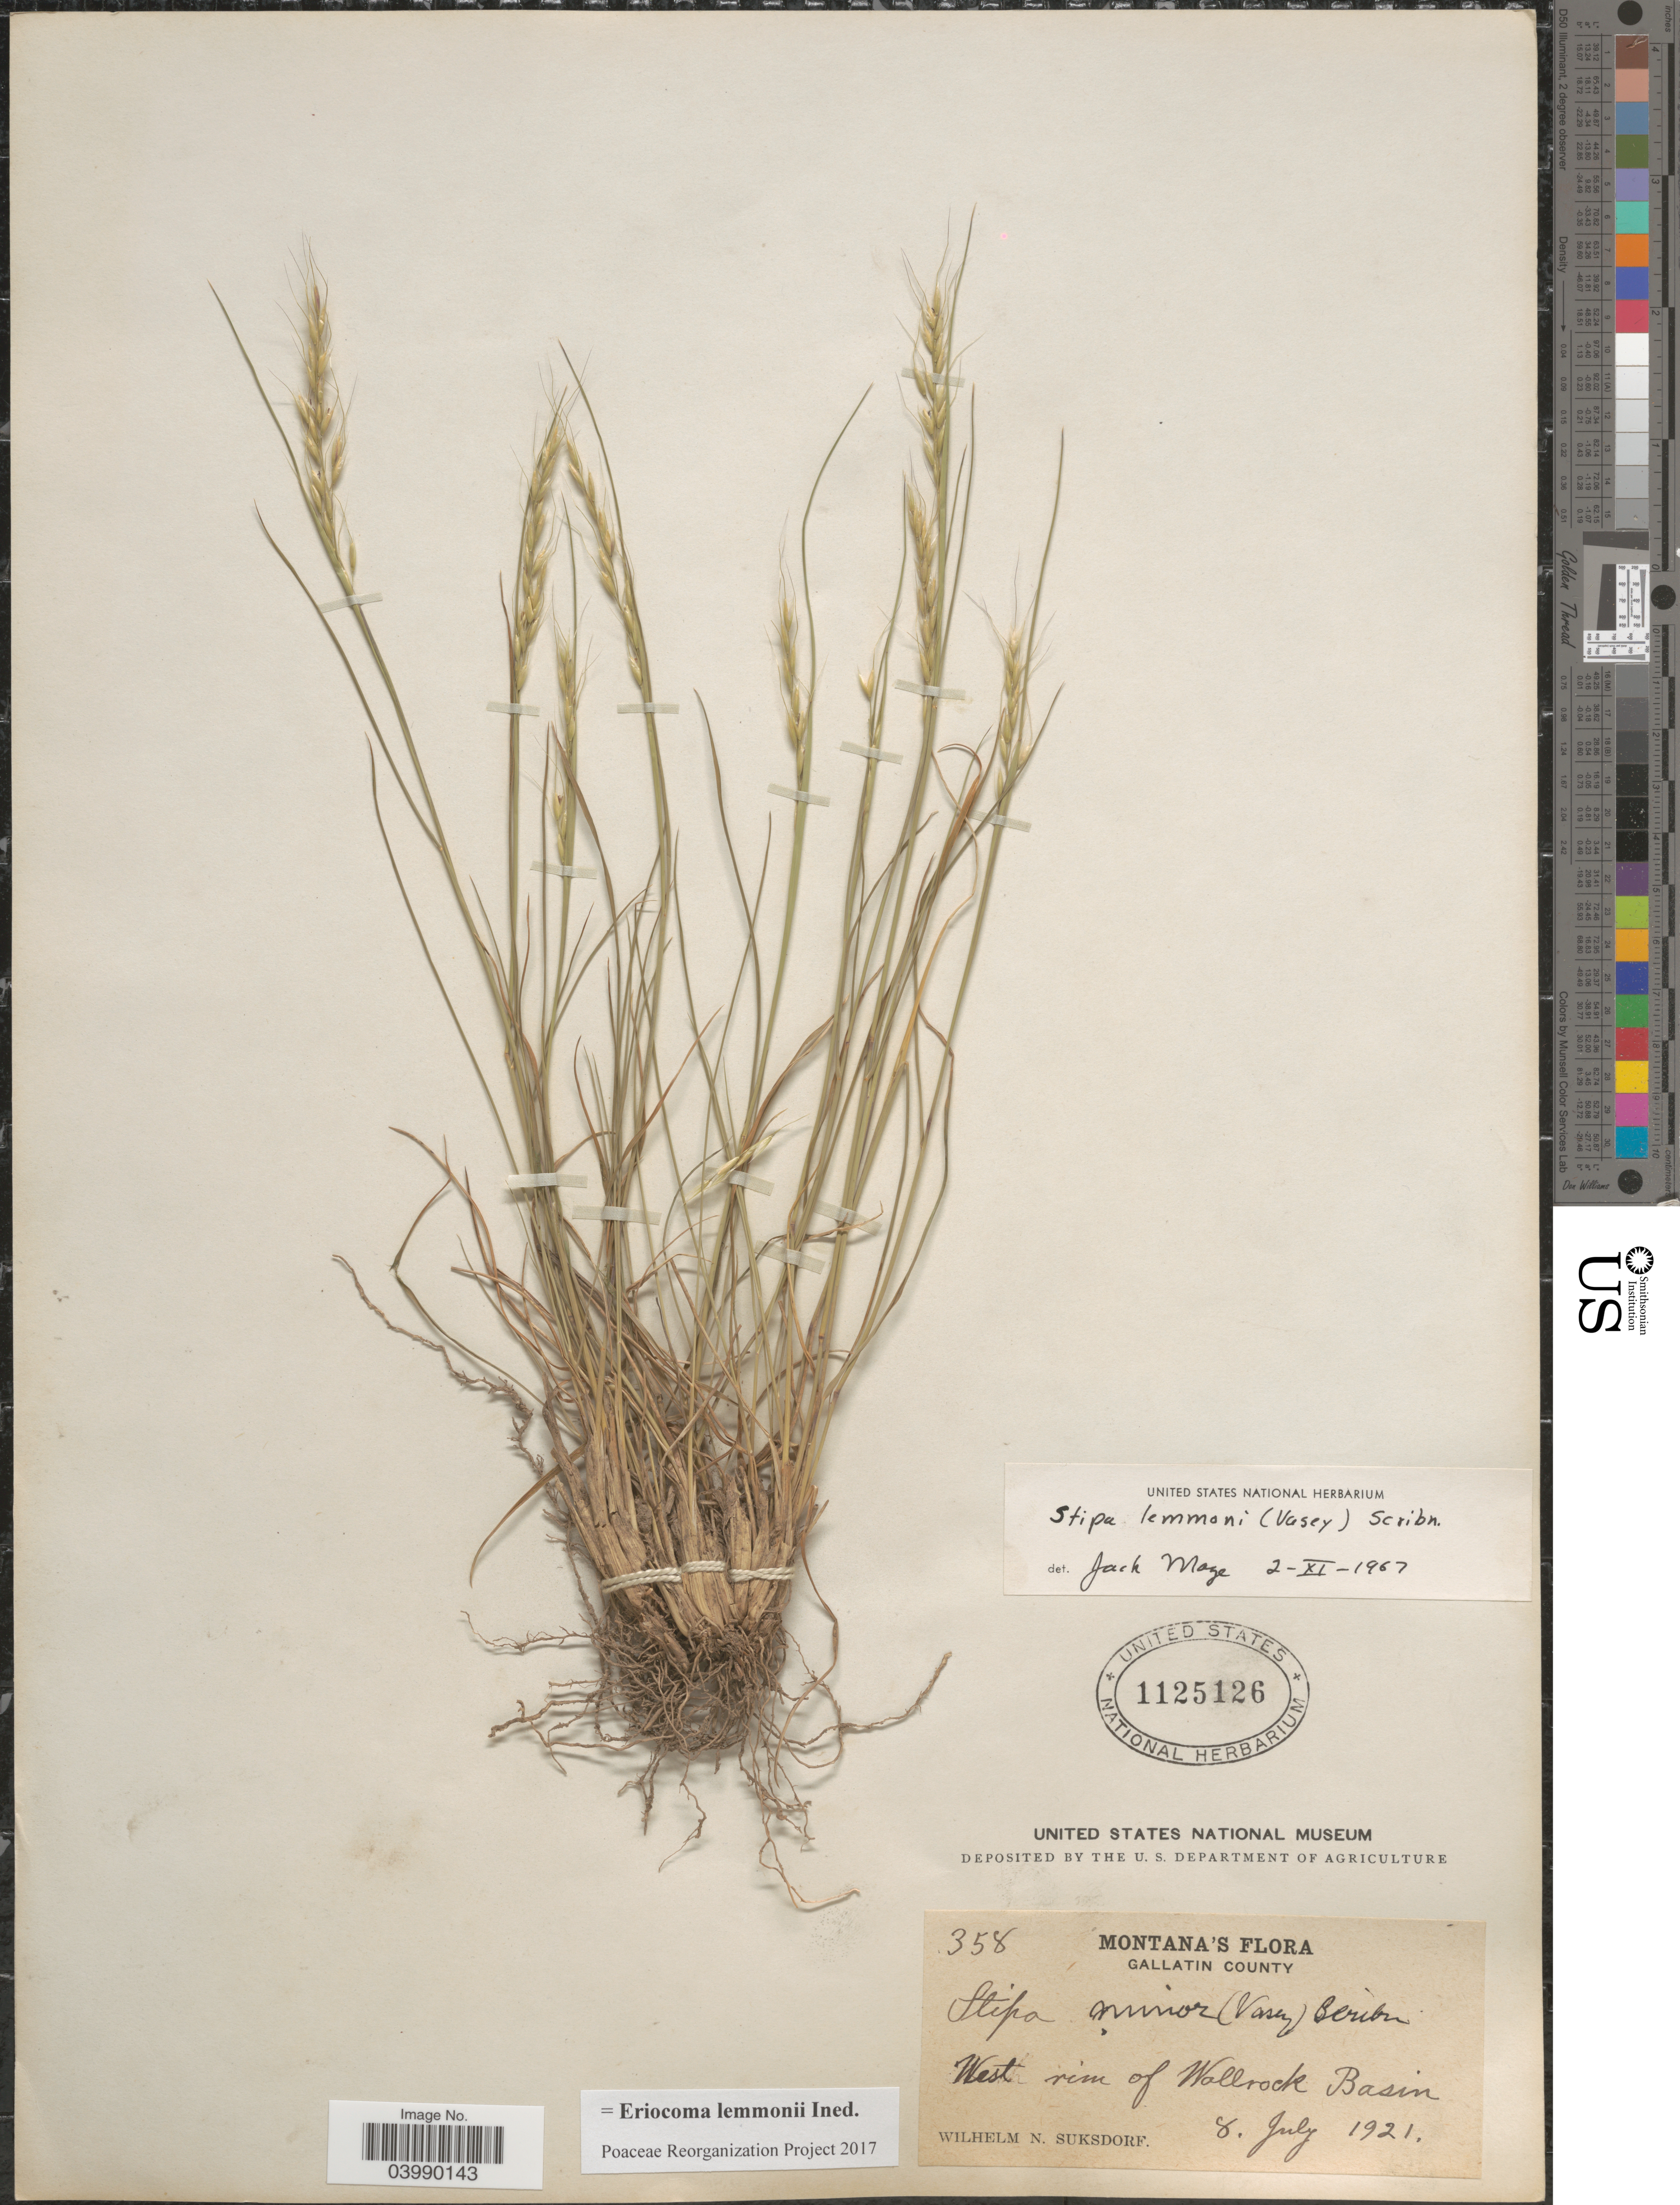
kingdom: Plantae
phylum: Tracheophyta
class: Liliopsida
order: Poales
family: Poaceae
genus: Eriocoma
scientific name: Eriocoma lemmonii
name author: (Vasey) Romasch.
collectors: W. N. Suksdorf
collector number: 358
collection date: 1921-07-08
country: United States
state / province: Montana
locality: Gallatin County. West rim of Wallrock Basin.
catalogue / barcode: US 1125126